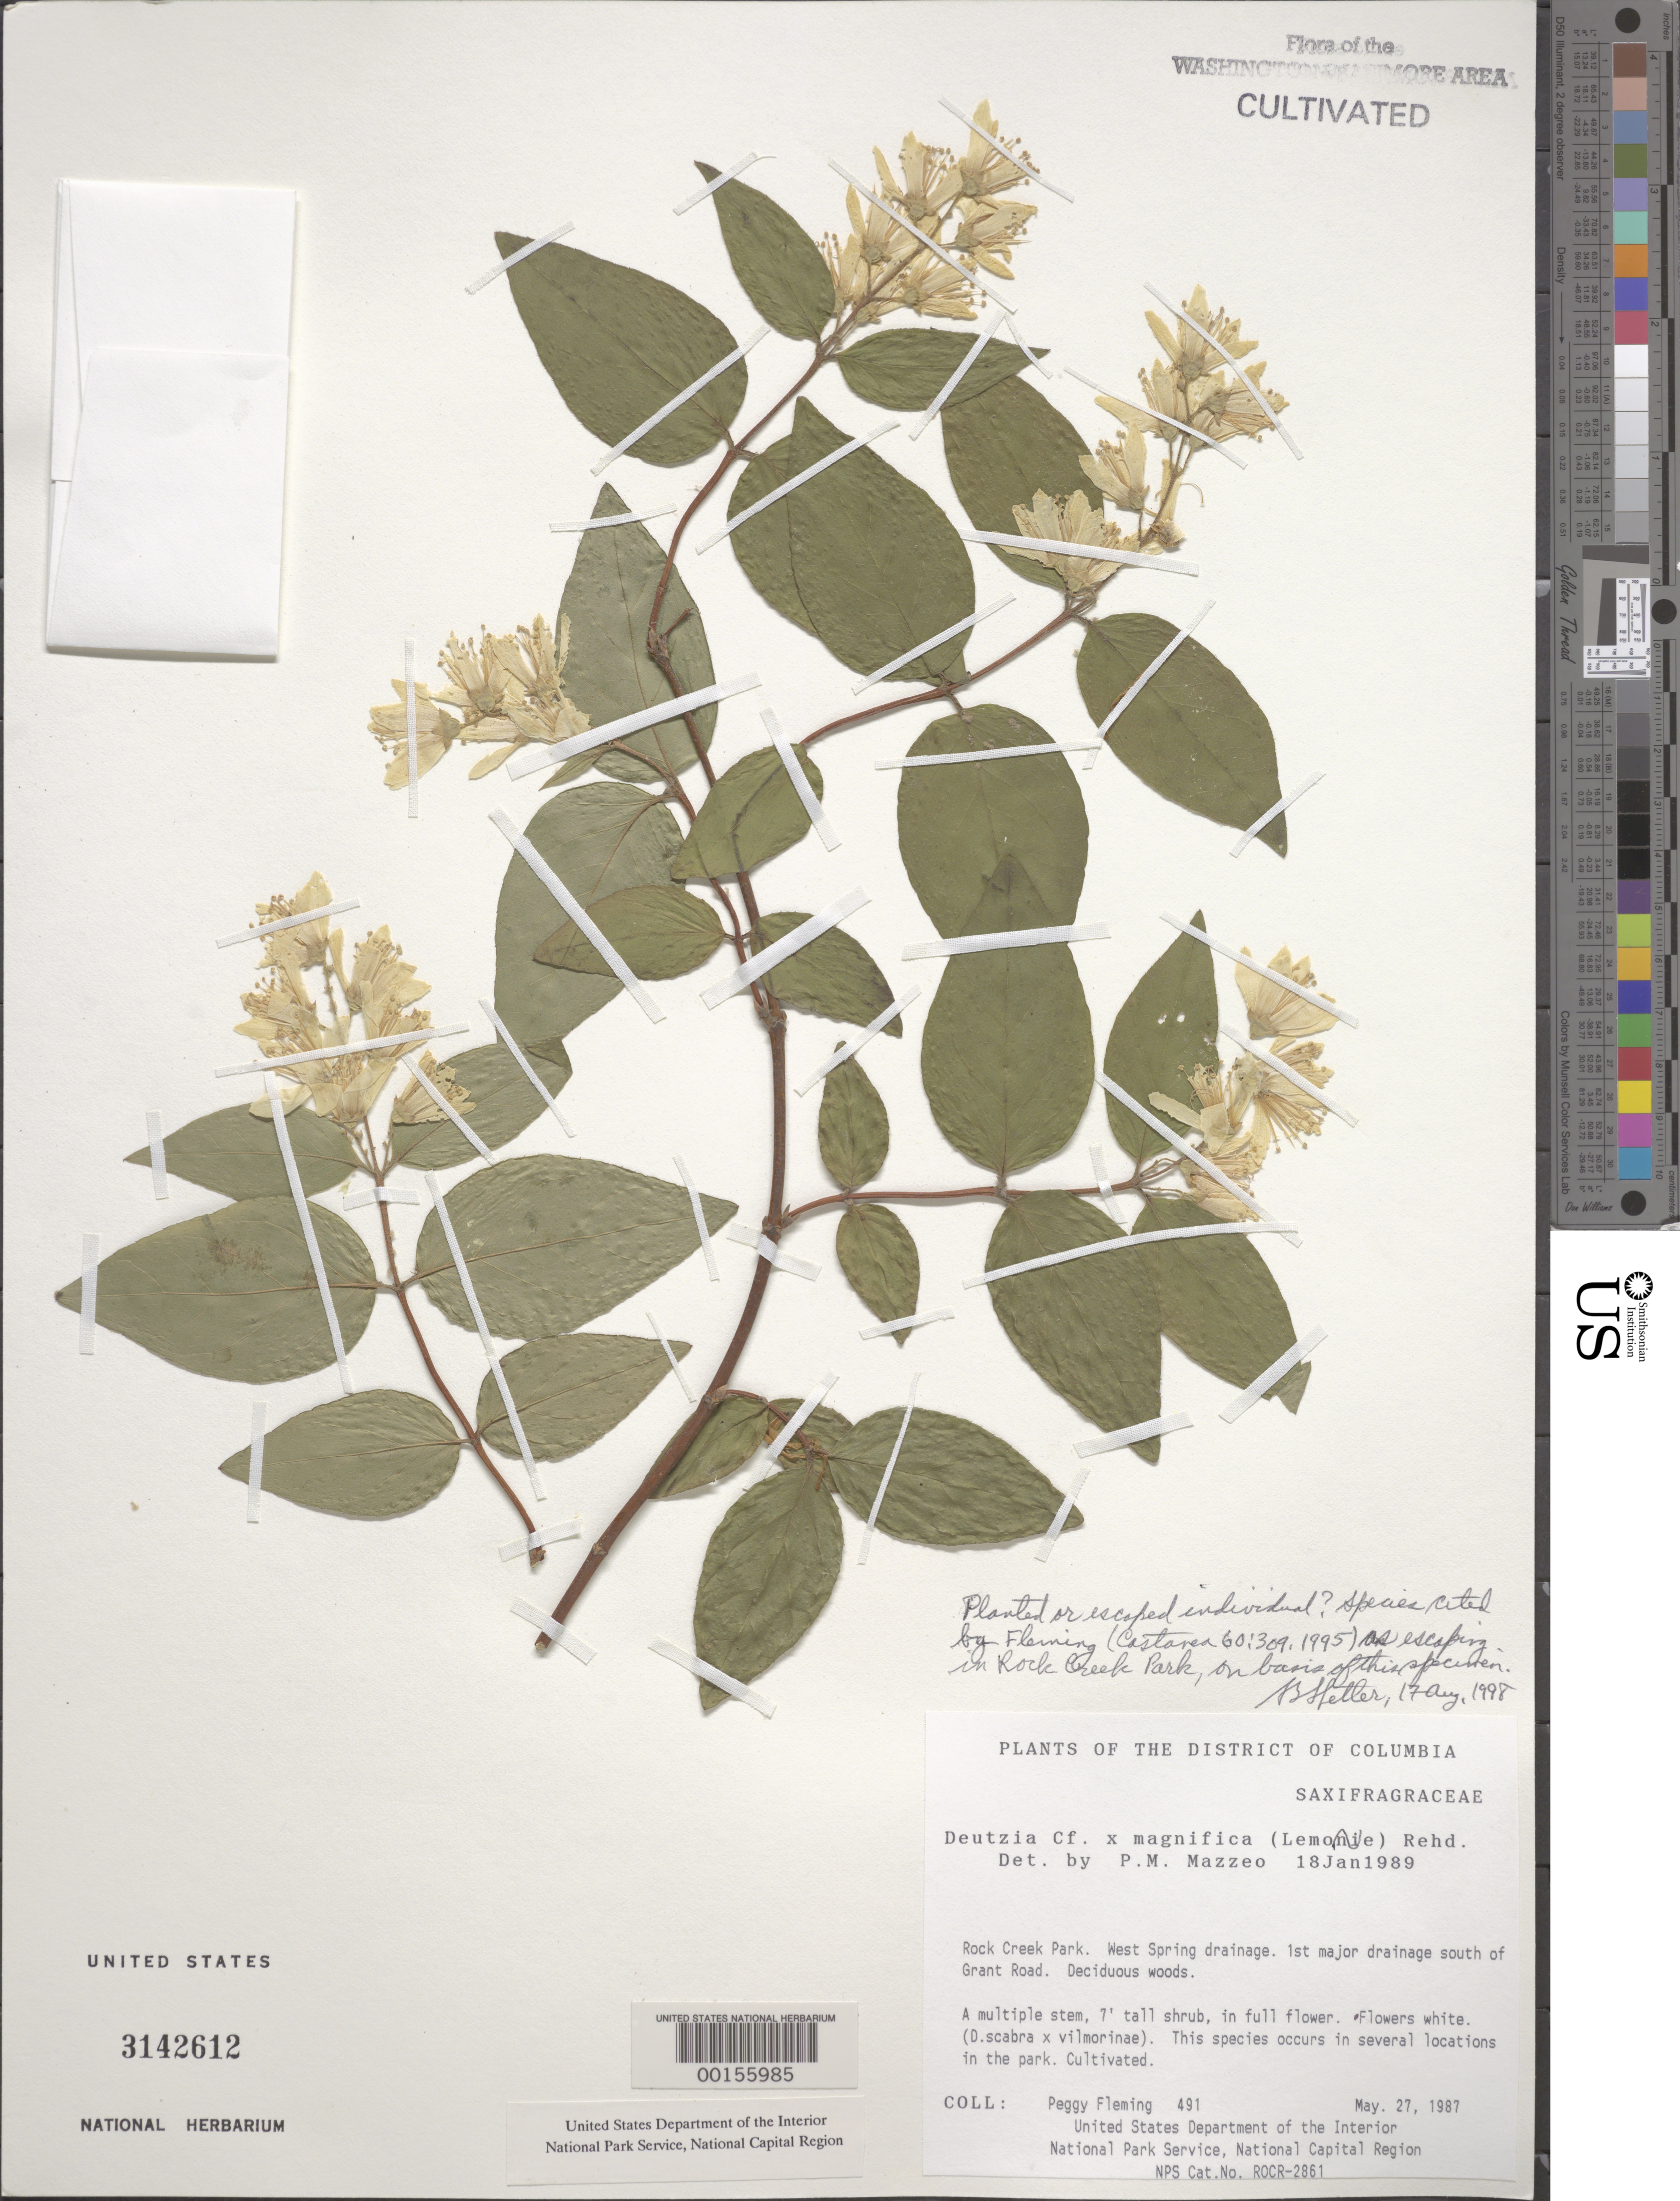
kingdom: Plantae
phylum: Tracheophyta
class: Magnoliopsida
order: Cornales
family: Hydrangeaceae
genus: Deutzia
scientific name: Deutzia x magnifica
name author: (Lemoine) Rehder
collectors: P. Fleming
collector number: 491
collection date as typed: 27 May 1987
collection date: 1987-05-27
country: United States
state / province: District of Columbia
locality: West Spring drainage Rock Creek Park and Vicinity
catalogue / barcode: US 3142612